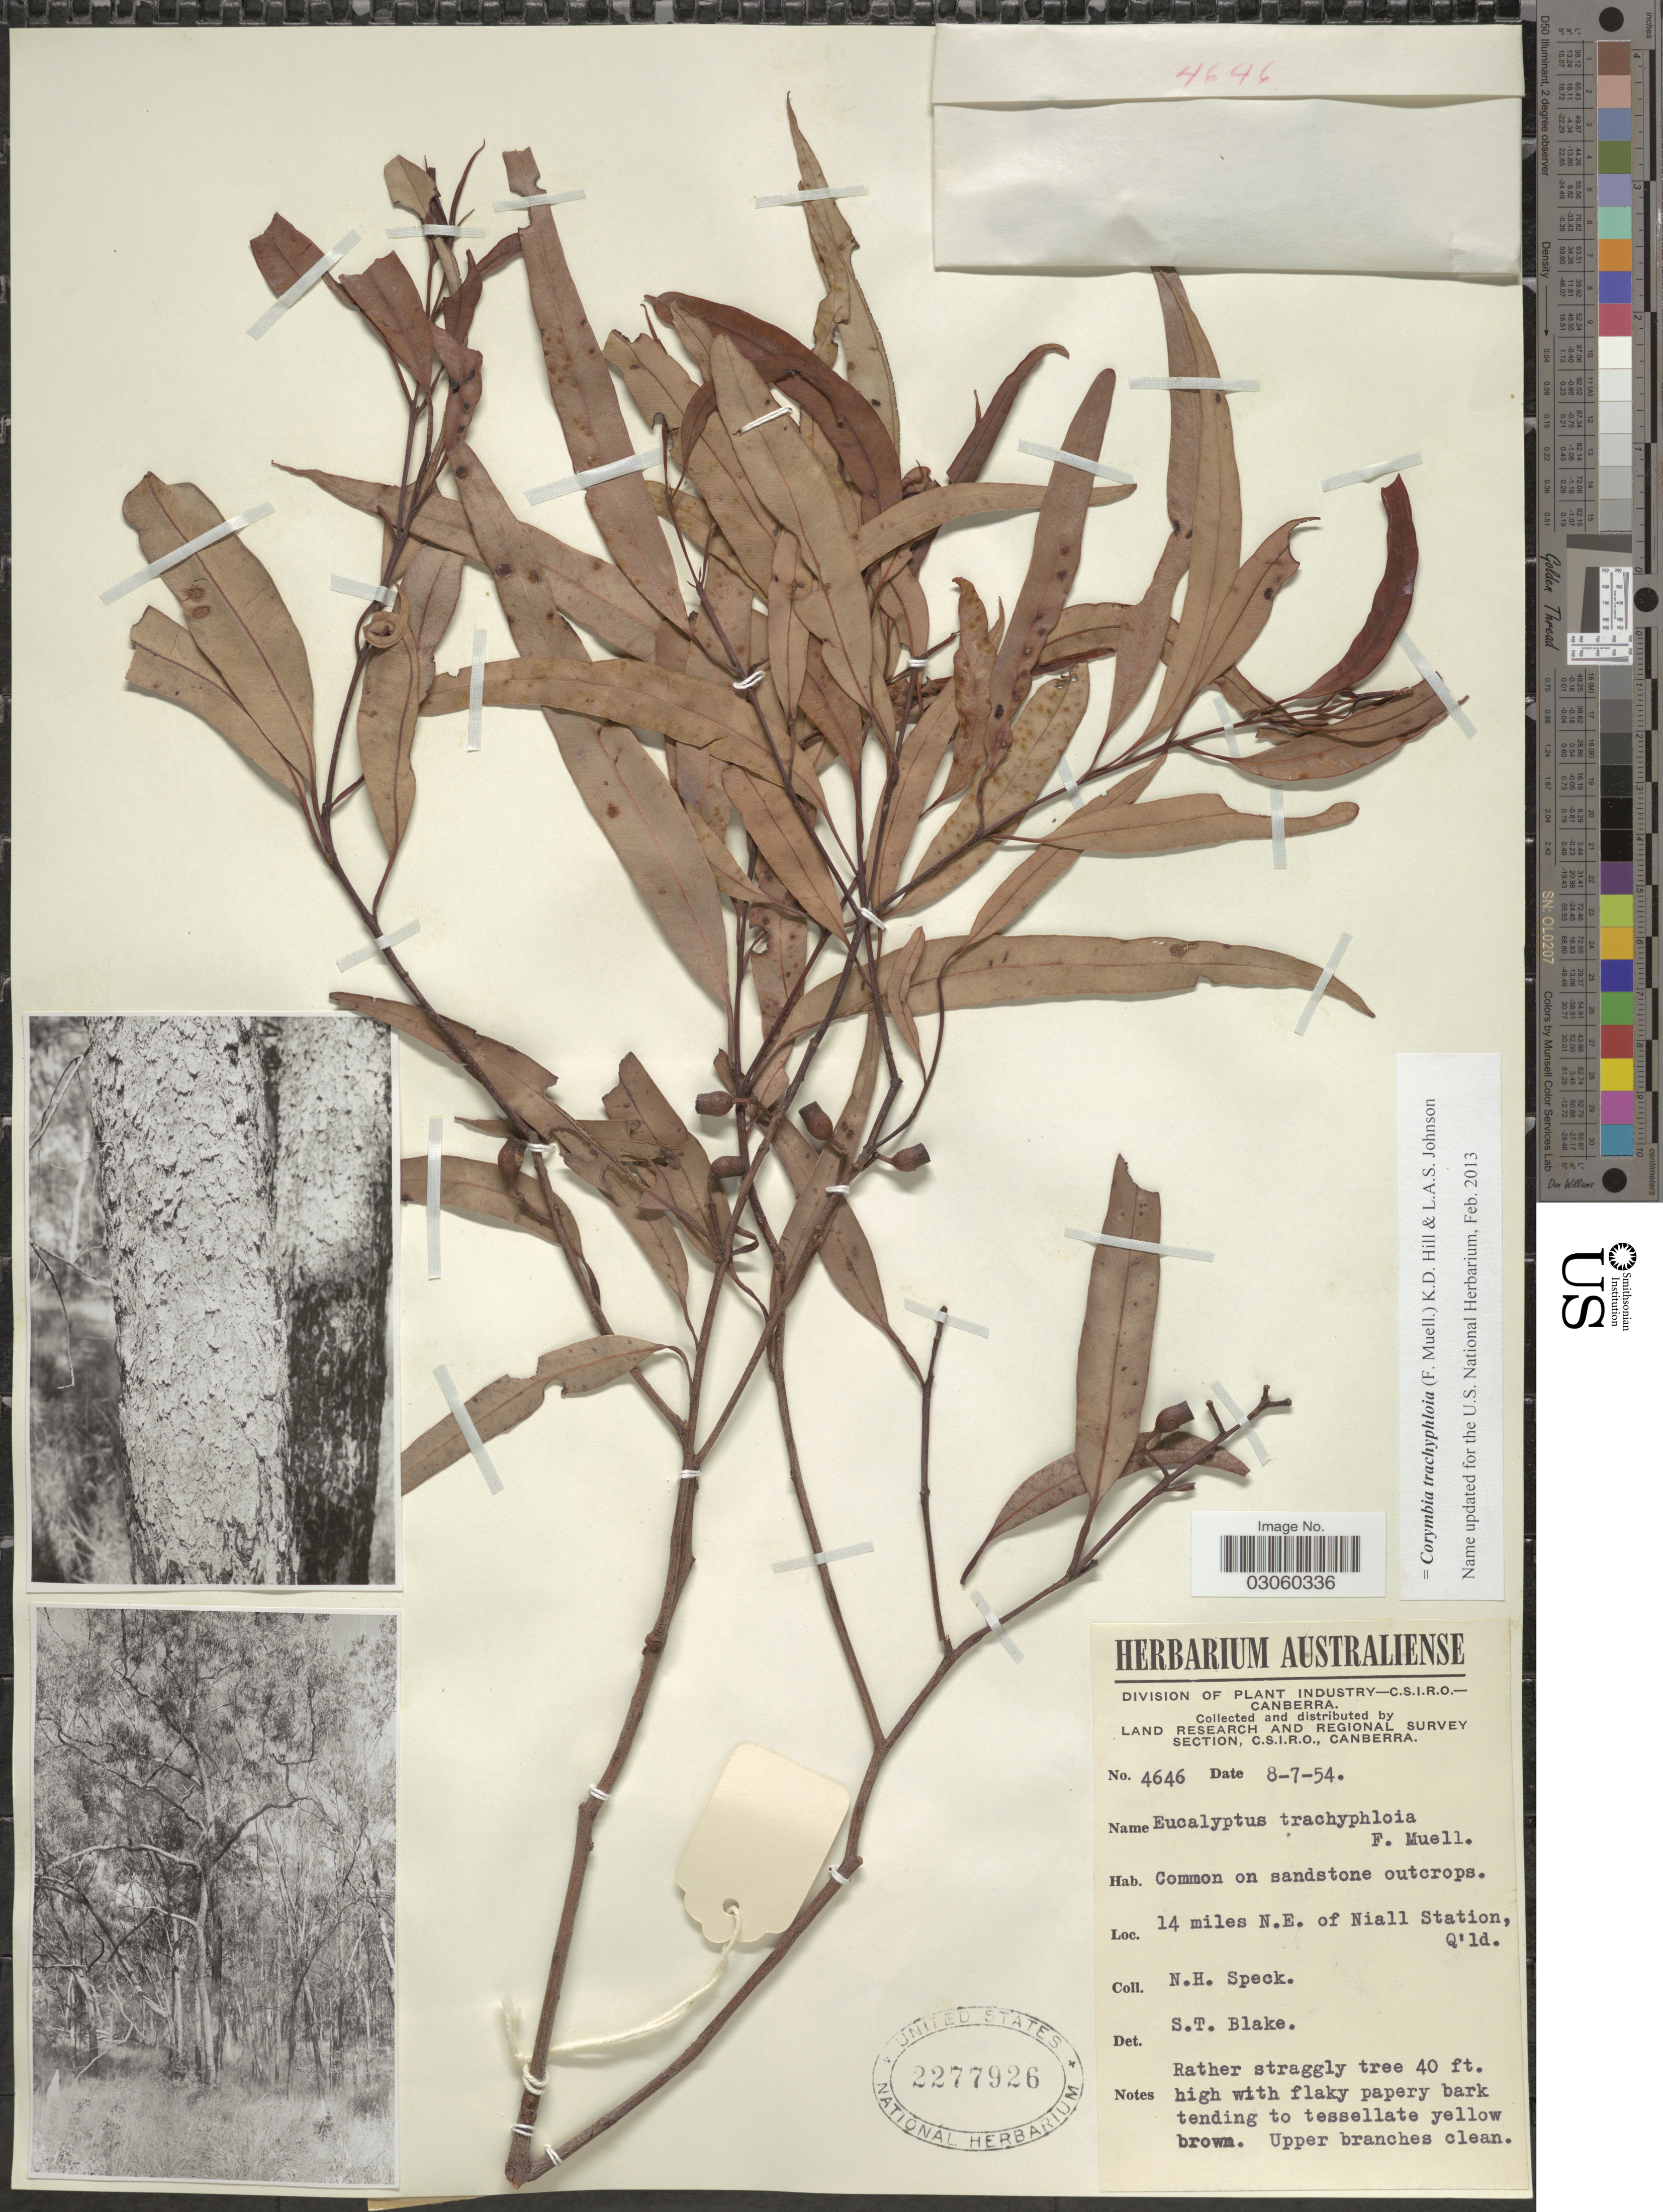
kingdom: Plantae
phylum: Tracheophyta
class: Magnoliopsida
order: Myrtales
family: Myrtaceae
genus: Corymbia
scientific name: Corymbia trachyphloia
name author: (F. Muell.) K.D. Hill & L.A.S. Johnson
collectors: N. Speck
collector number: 4646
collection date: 1954-07-08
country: Australia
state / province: Queensland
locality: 14 miles N.E. of Niall Station, Q'ld.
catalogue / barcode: US 2277926